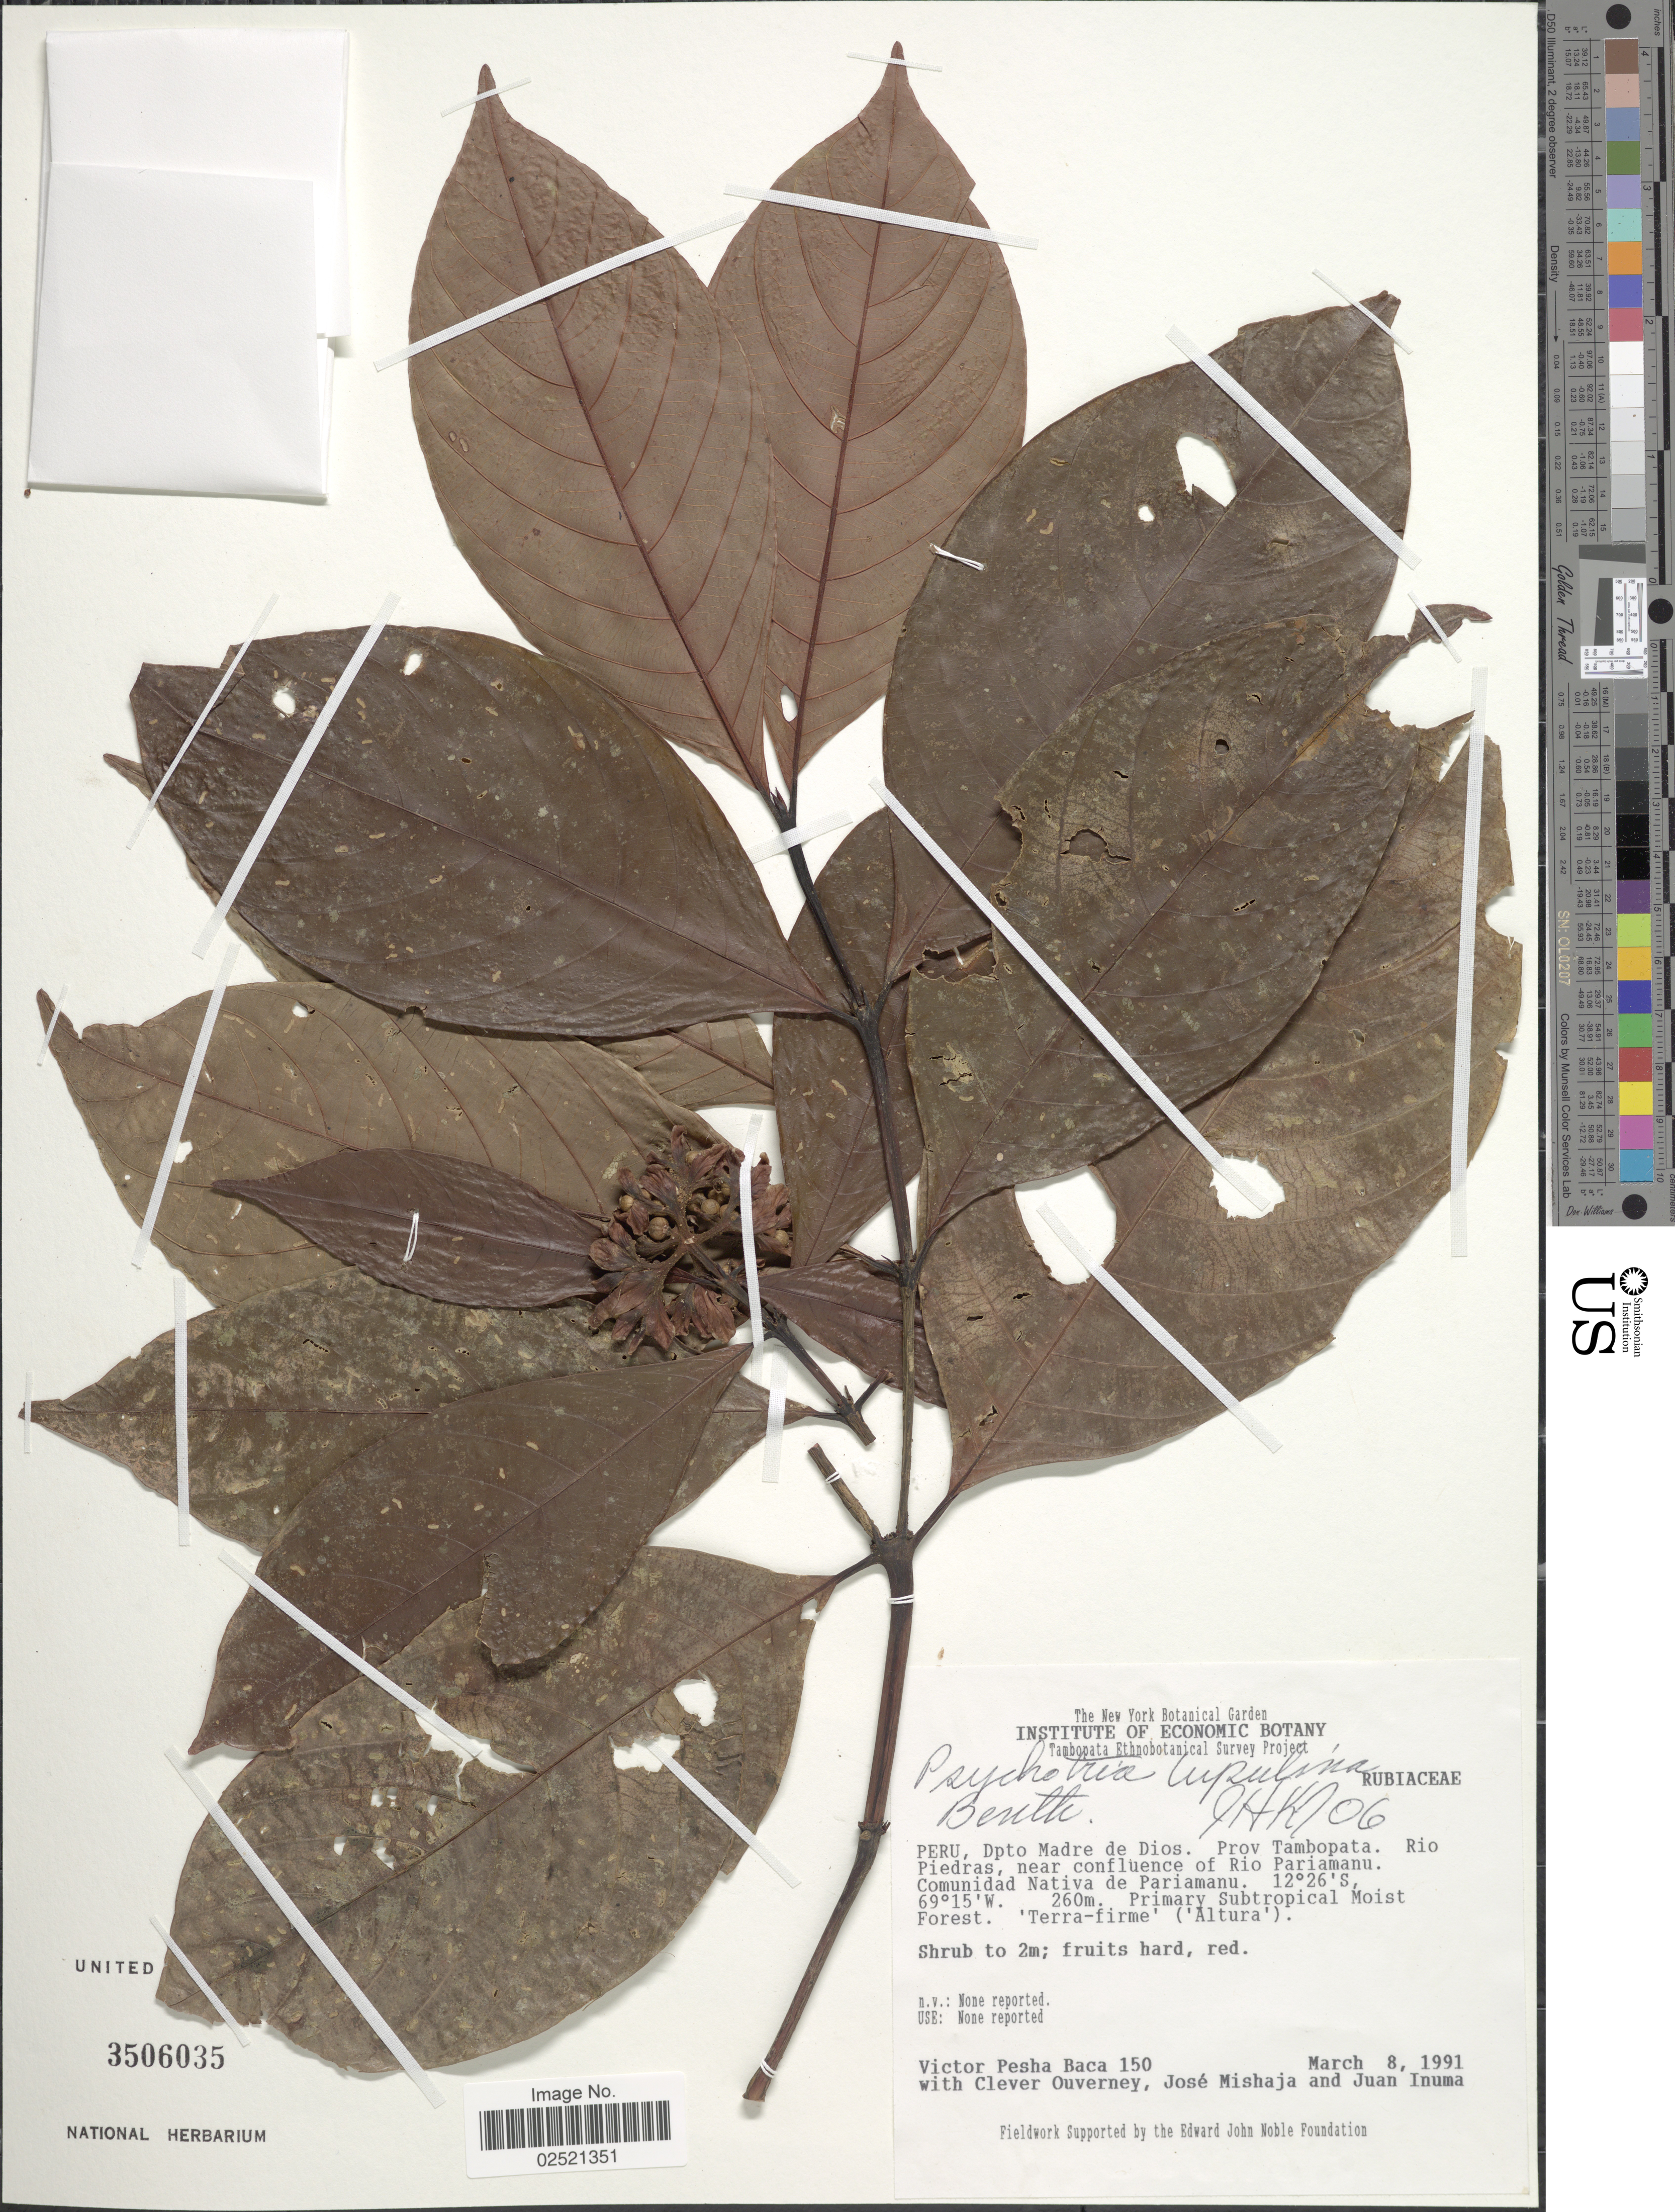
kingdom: Plantae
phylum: Tracheophyta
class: Magnoliopsida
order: Gentianales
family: Rubiaceae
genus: Psychotria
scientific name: Psychotria lupulina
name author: Benth.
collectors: V. Pesha Baca, C. Ouverney, J. Mishaja & J. Inuma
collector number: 150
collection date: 1991-03-08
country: Peru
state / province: Madre de Dios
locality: Prov. Tambopata, Rio Piedras, near confluence of Rio Pariamanu, Comunidad Nativa de Pariamanu.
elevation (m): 260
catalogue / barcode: US 3506035